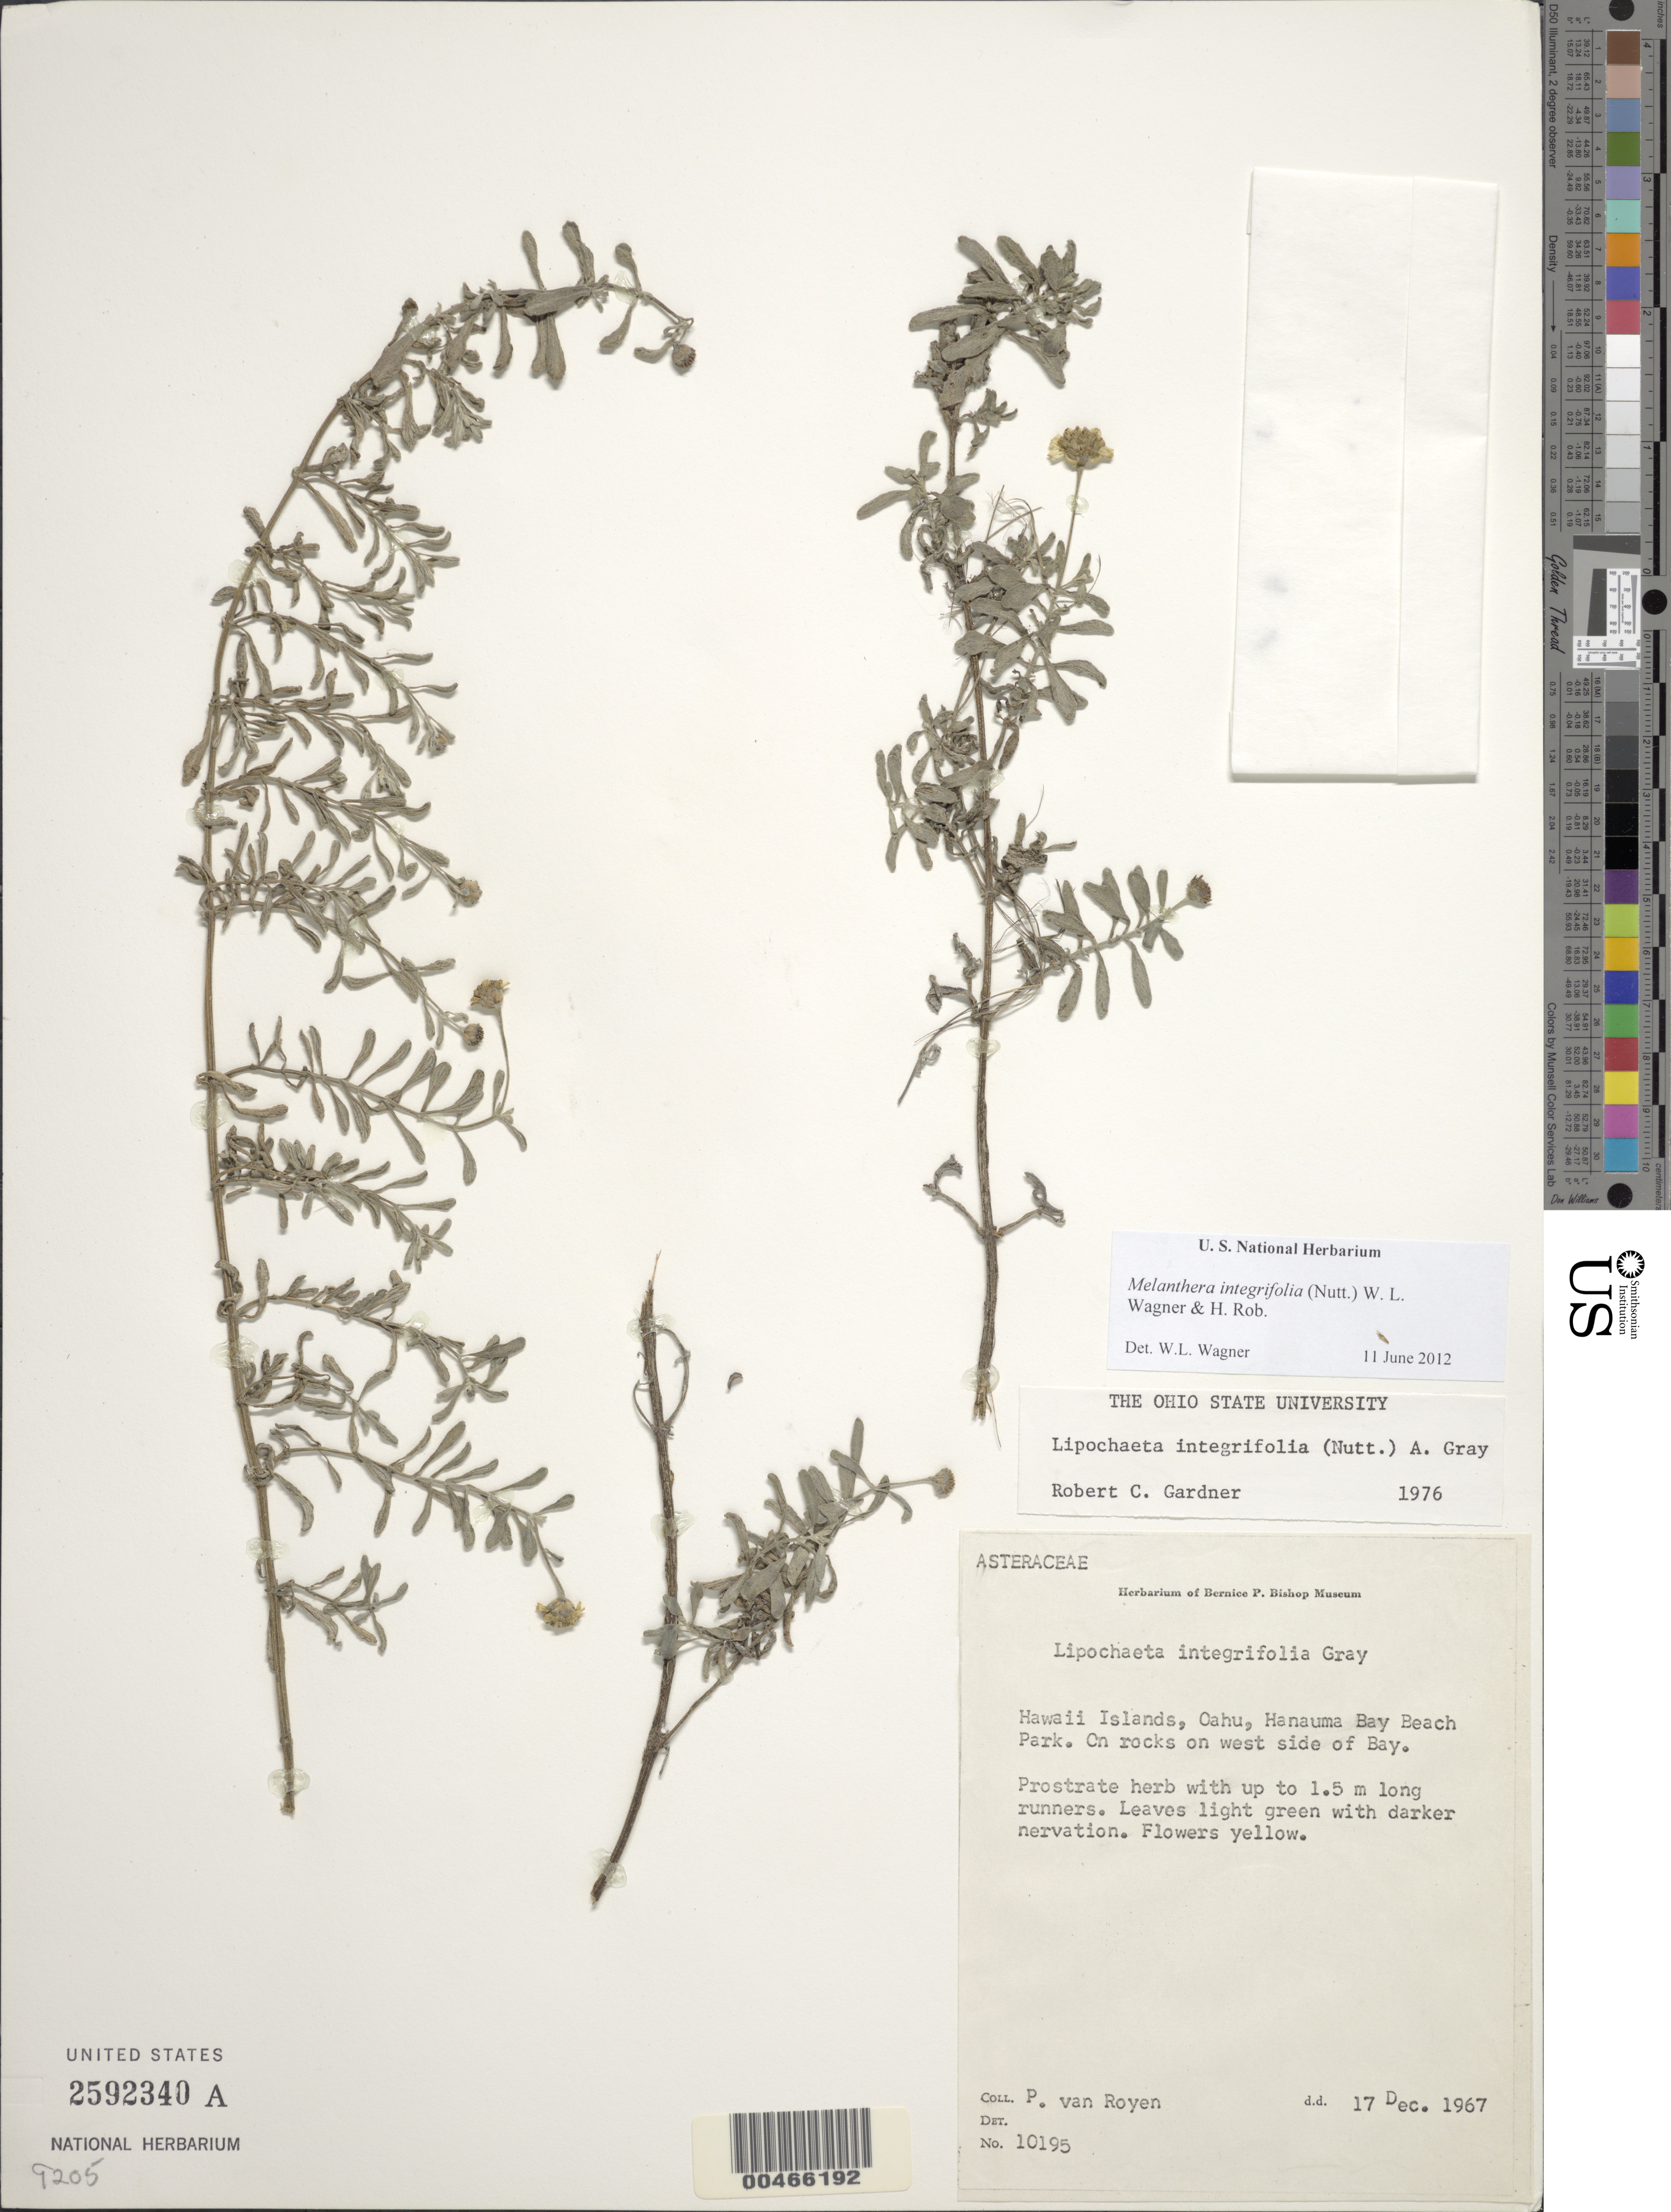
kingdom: Plantae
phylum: Tracheophyta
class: Magnoliopsida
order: Asterales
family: Asteraceae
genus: Wollastonia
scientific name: Wollastonia integrifolia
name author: (Nutt.) Orchard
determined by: Wagner, W. L., (BOT), Smithsonian Institution - National Museum of Natural History (UNITED STATES)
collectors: P. van Royen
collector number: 10195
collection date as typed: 17 Dec 1967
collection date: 1967-12-17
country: United States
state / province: Hawaii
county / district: Honolulu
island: Oahu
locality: Hanauma Bay Beach Park. W side of Bay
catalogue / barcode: US 2592340A